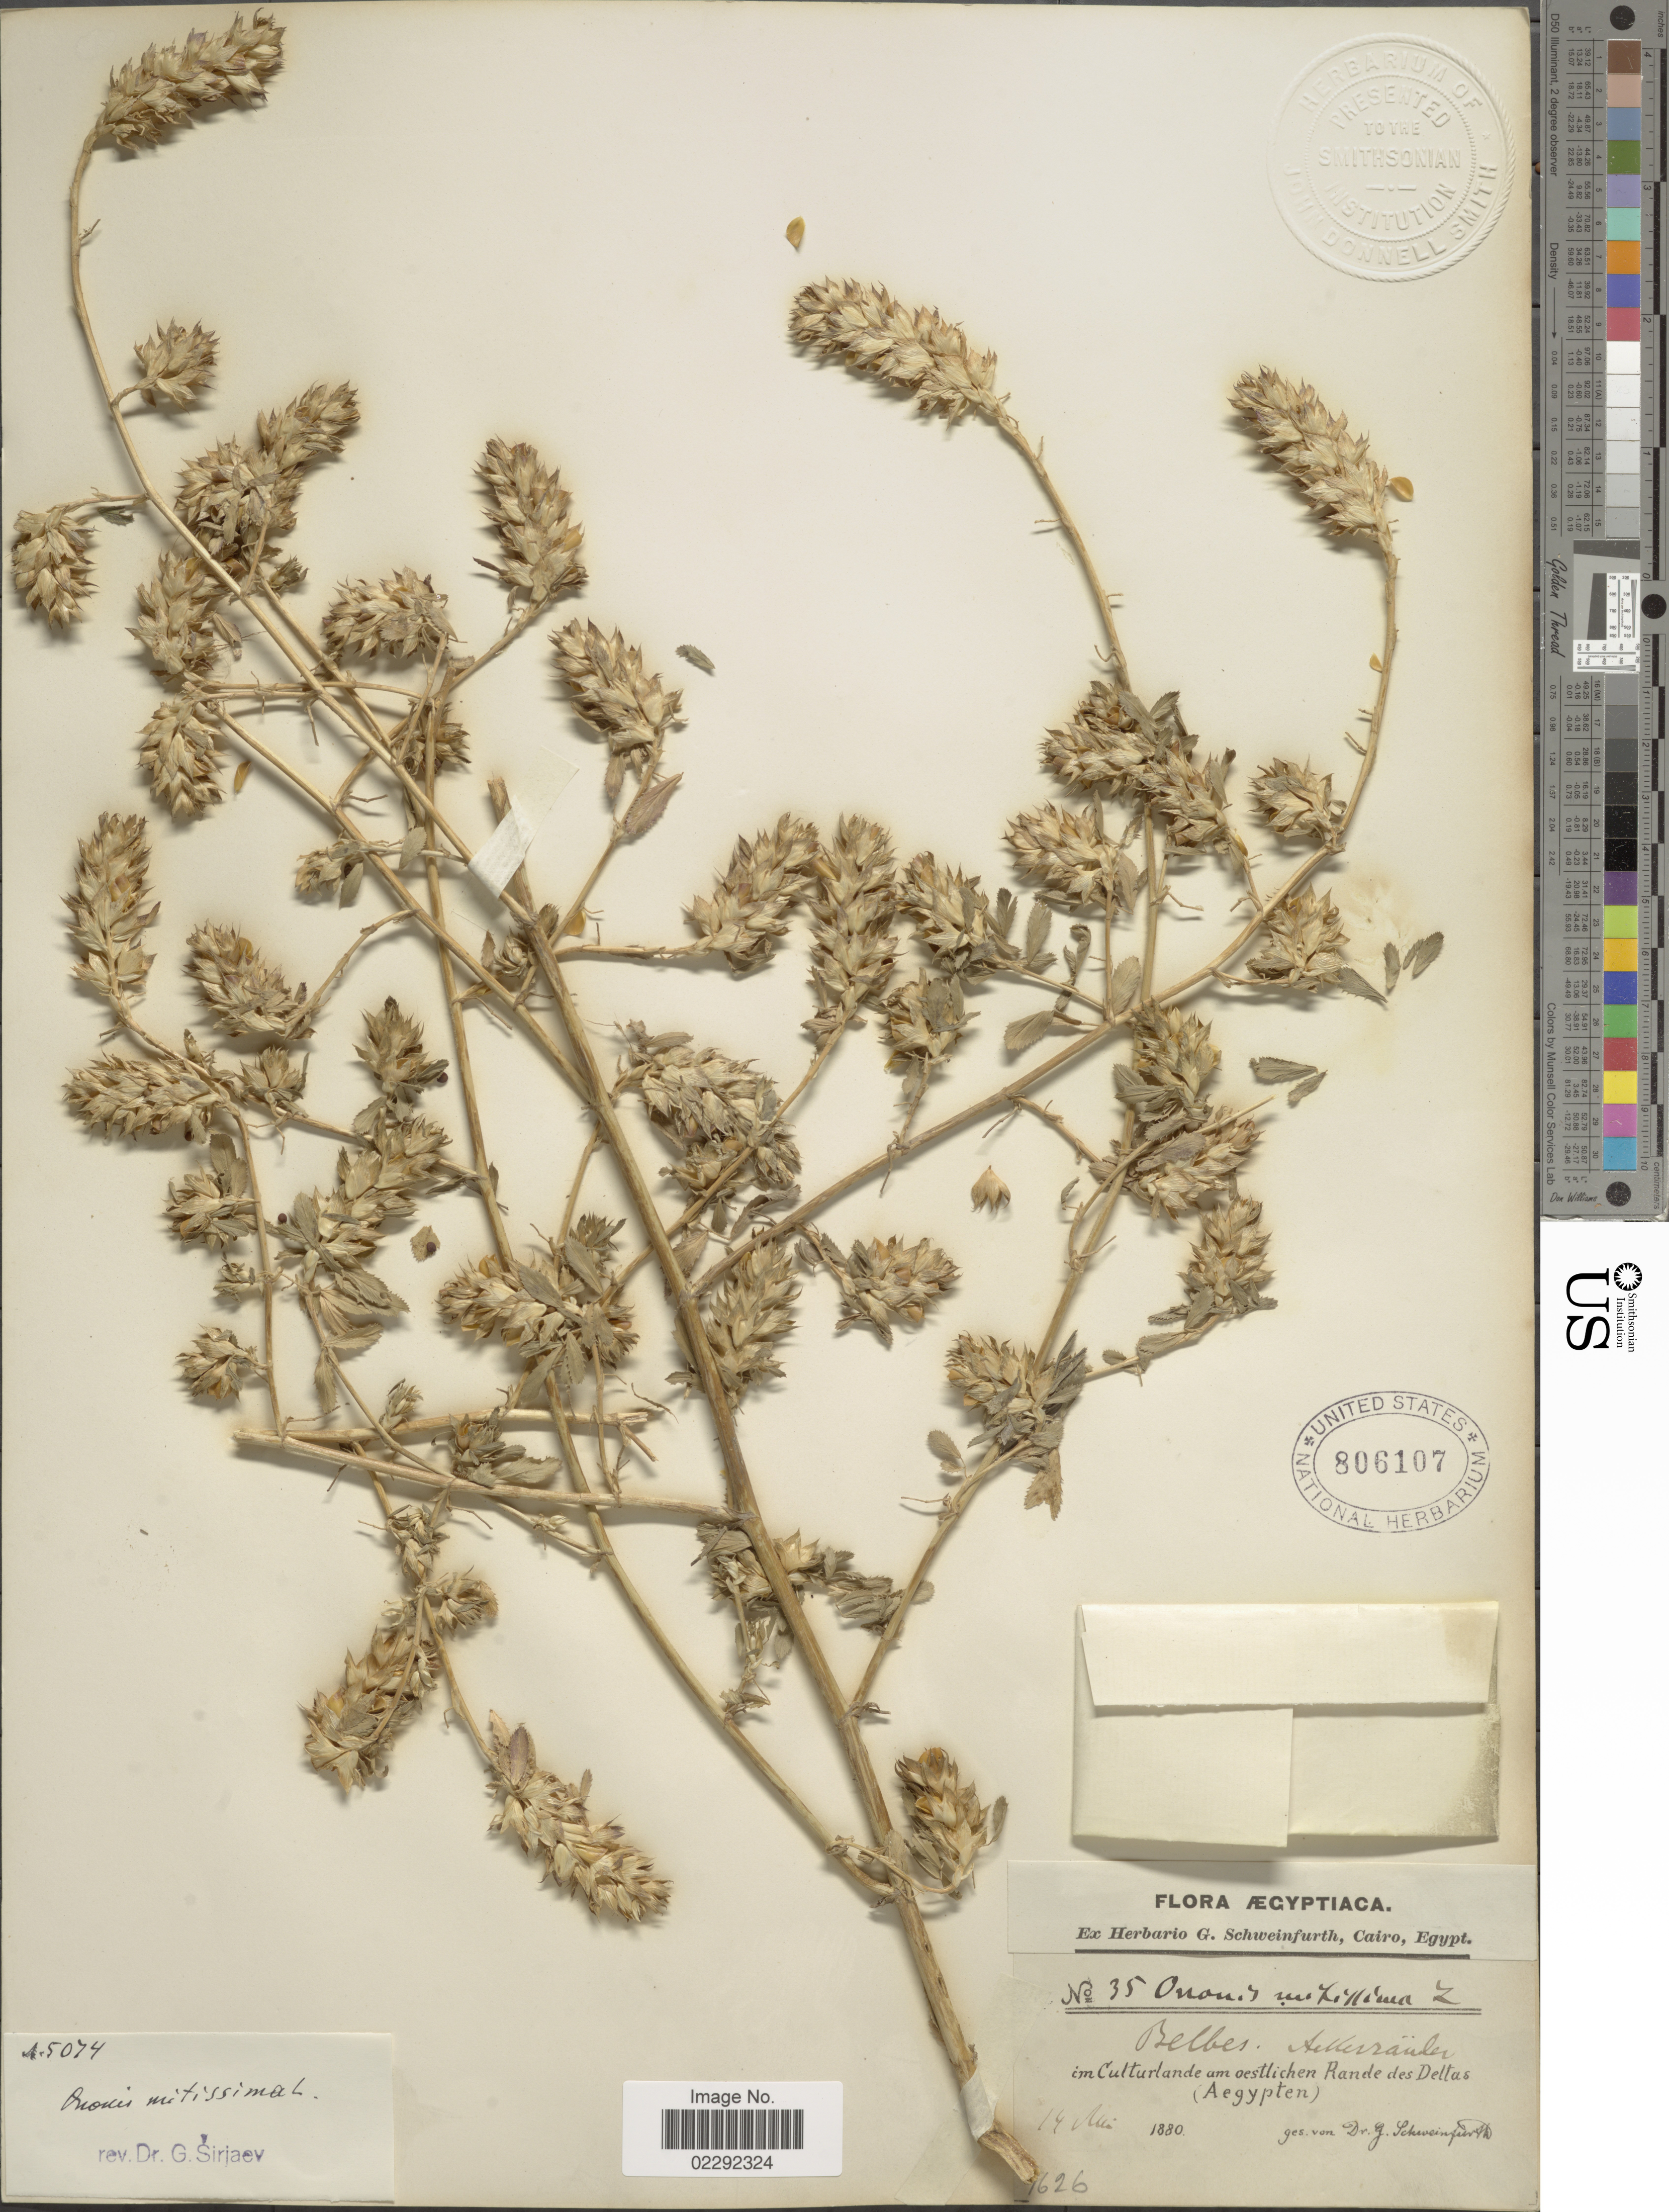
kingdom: Plantae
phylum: Tracheophyta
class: Magnoliopsida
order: Fabales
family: Fabaceae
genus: Ononis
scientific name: Ononis mitissima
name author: L.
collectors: G. A. Schweinfurth (herbarium)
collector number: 35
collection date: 1880-05-14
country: Egypt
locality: Belbes. Aellerrauder. im Culturlande am oestlichen Rande des Deltas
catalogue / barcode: US 806107